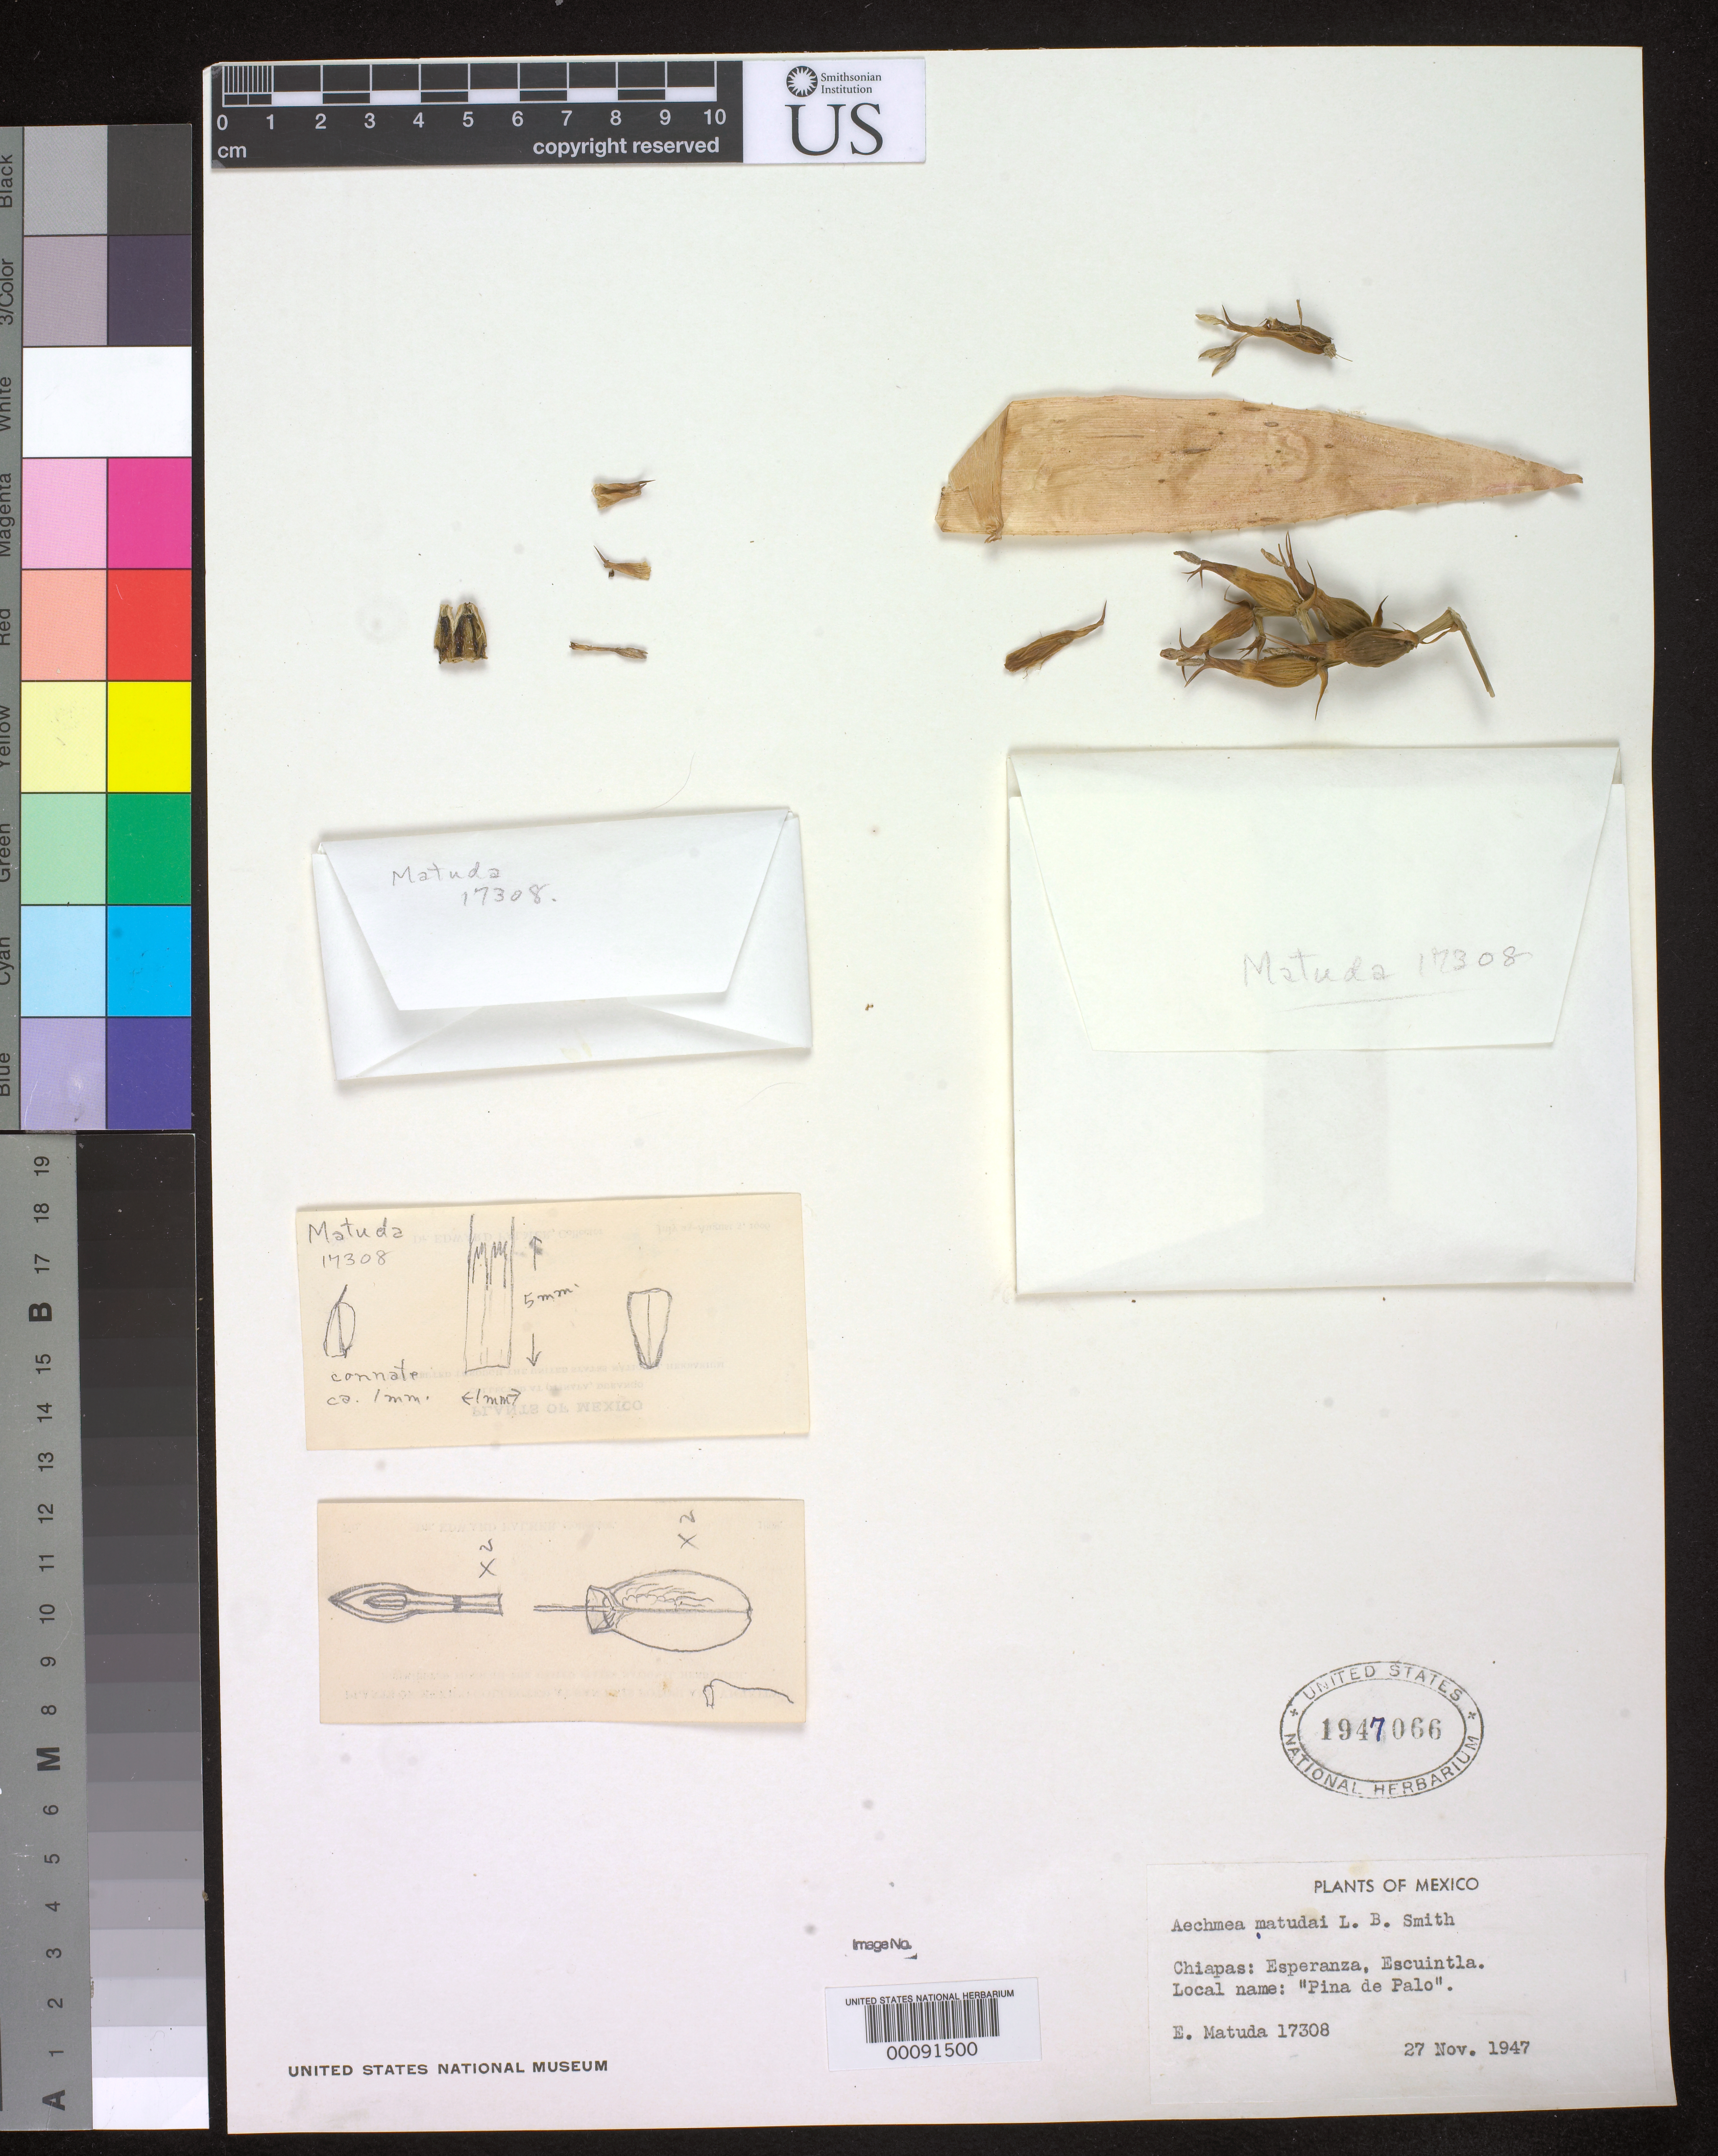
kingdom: Plantae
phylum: Tracheophyta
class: Liliopsida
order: Poales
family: Bromeliaceae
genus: Aechmea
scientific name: Aechmea matudai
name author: L.B. Sm.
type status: Isotype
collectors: E. Matuda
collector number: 17308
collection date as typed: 27 Nov 1947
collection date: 1947-11-27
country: Mexico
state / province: Chiapas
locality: Esperanza, Escuintala.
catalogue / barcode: US 1947066